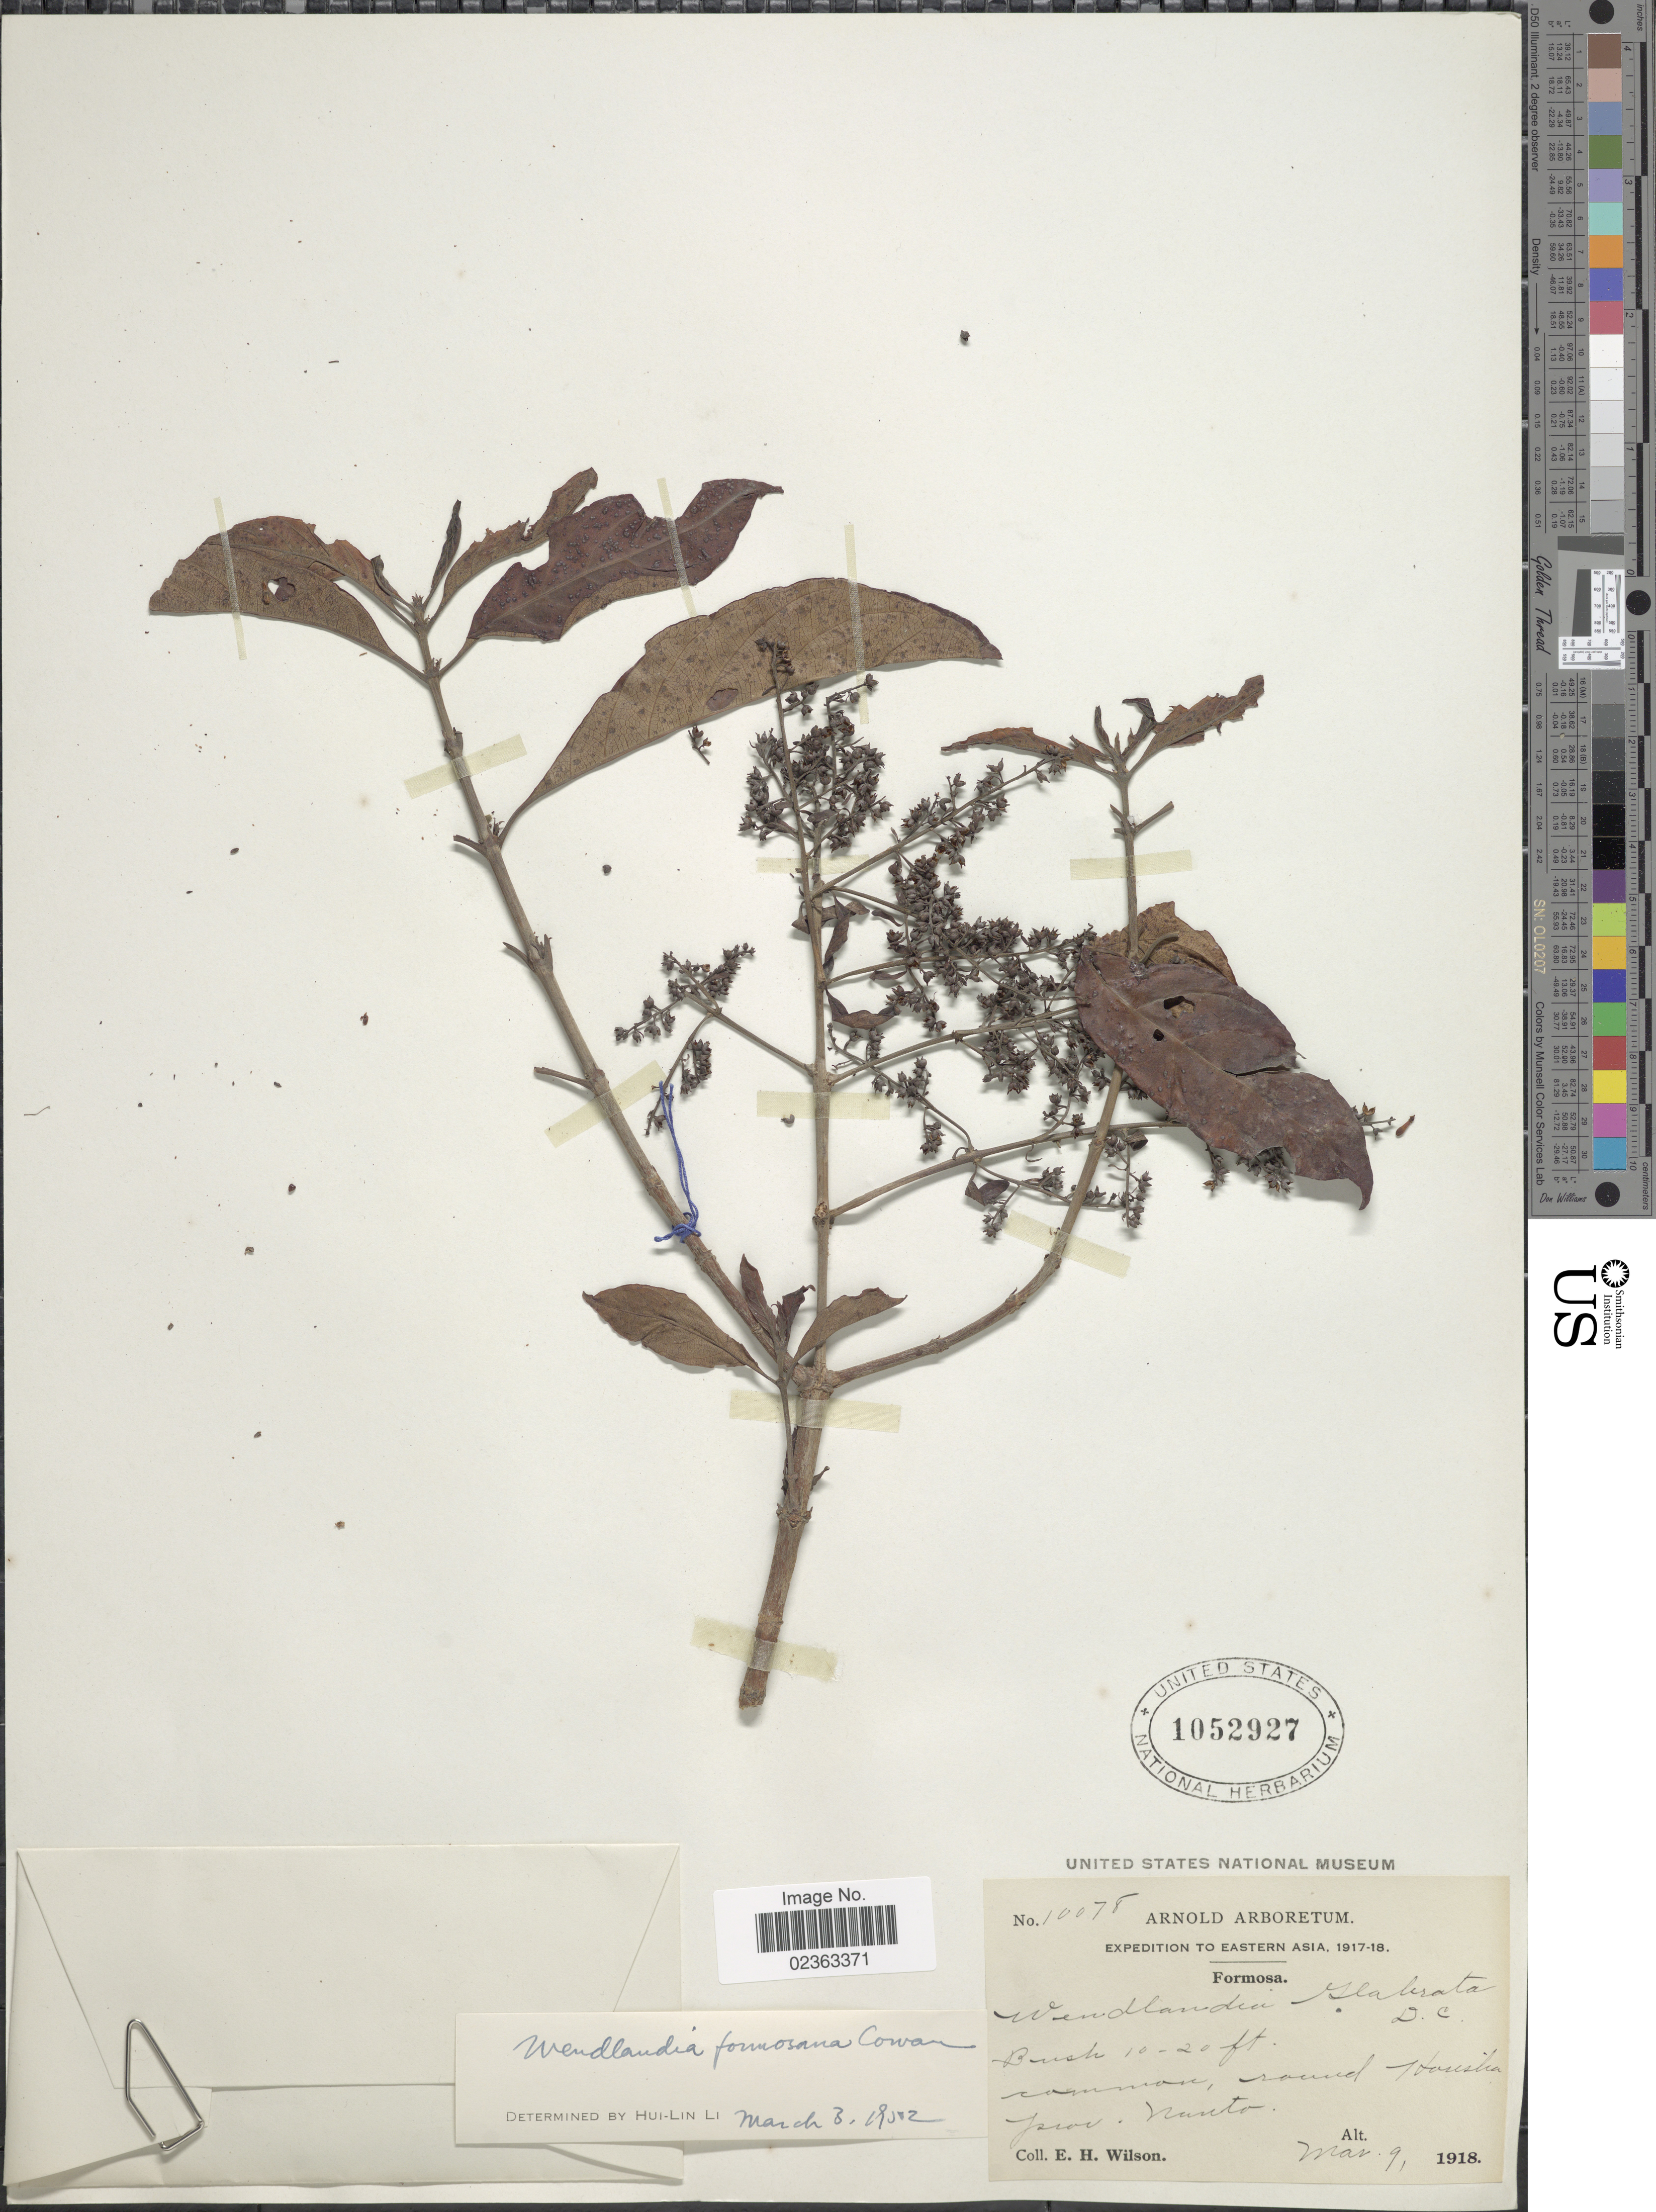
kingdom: Plantae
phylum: Tracheophyta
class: Magnoliopsida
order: Gentianales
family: Rubiaceae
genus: Wendlandia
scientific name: Wendlandia formosana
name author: Cowan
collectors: E. Wilson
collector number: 10078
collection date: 1918-03-09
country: Taiwan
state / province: Nantou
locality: Formosa, Eastern Asia, Honshu, prov. Nanto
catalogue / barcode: US 1052927